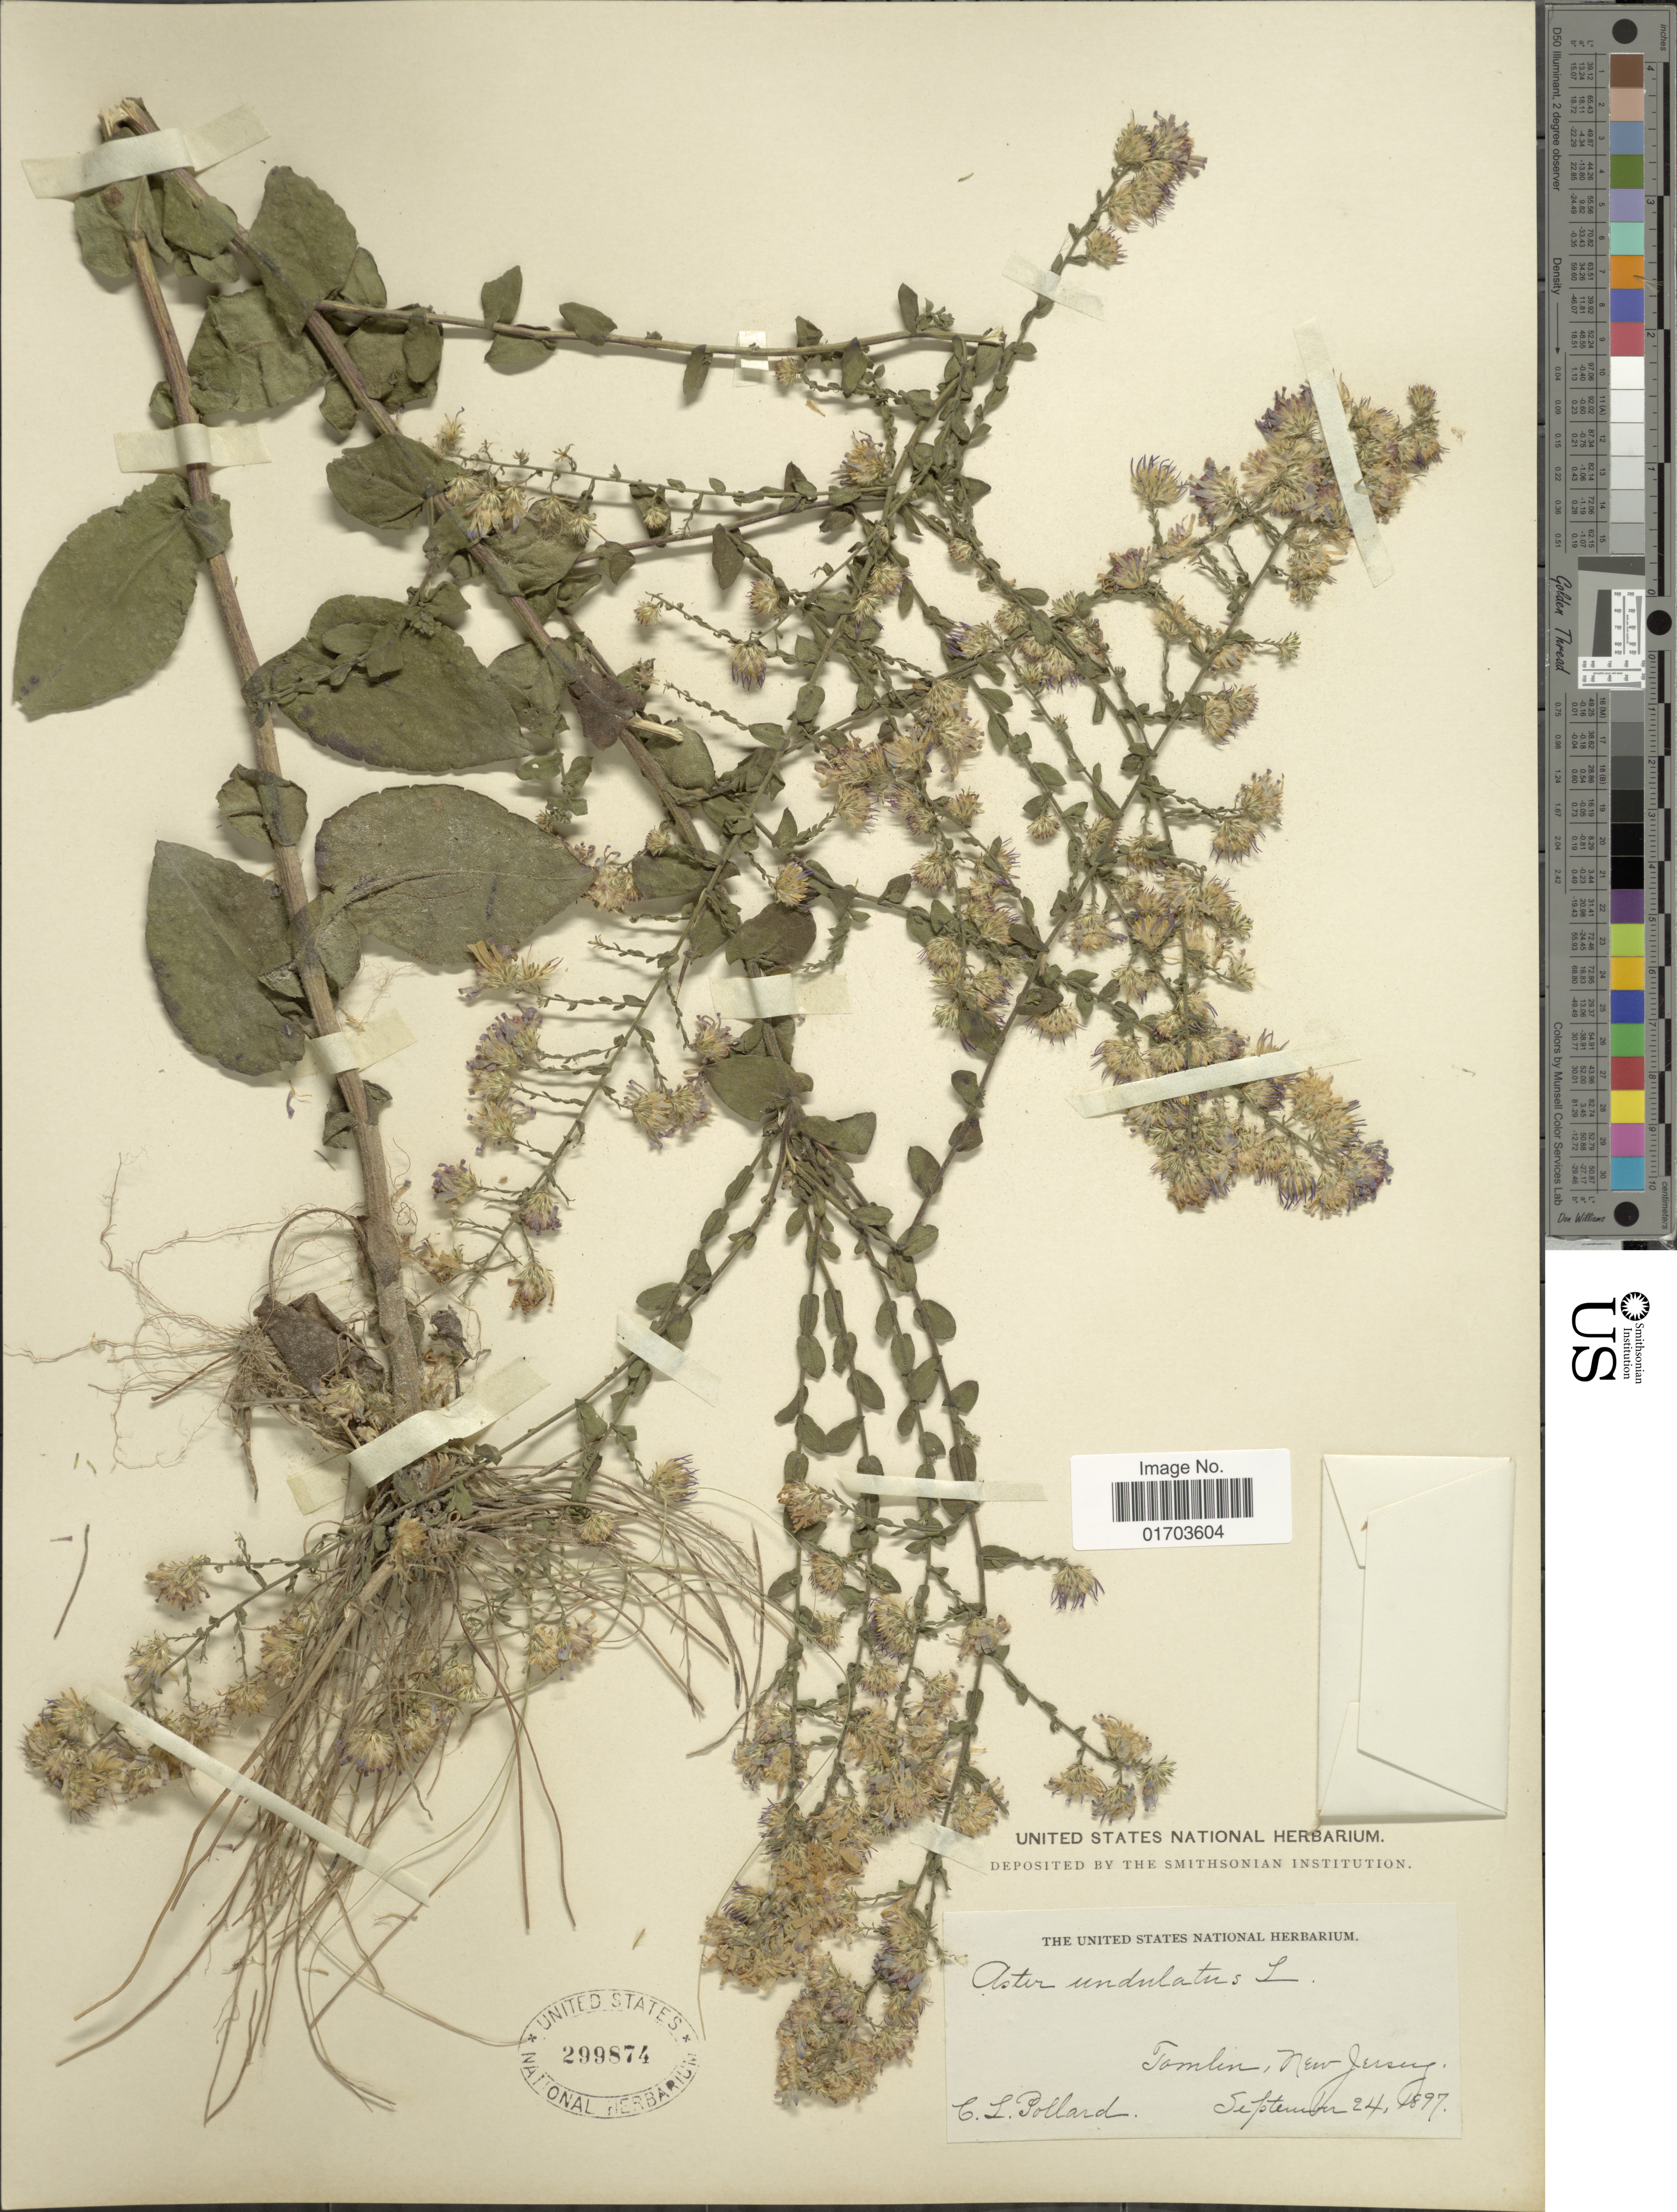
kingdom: Plantae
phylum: Tracheophyta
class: Magnoliopsida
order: Asterales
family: Asteraceae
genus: Symphyotrichum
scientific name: Symphyotrichum undulatum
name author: (L.) G.L. Nesom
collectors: C. L. Pollard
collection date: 1897-09-24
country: United States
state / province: New Jersey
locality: Tomlin, New Jersey.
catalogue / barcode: US 299874